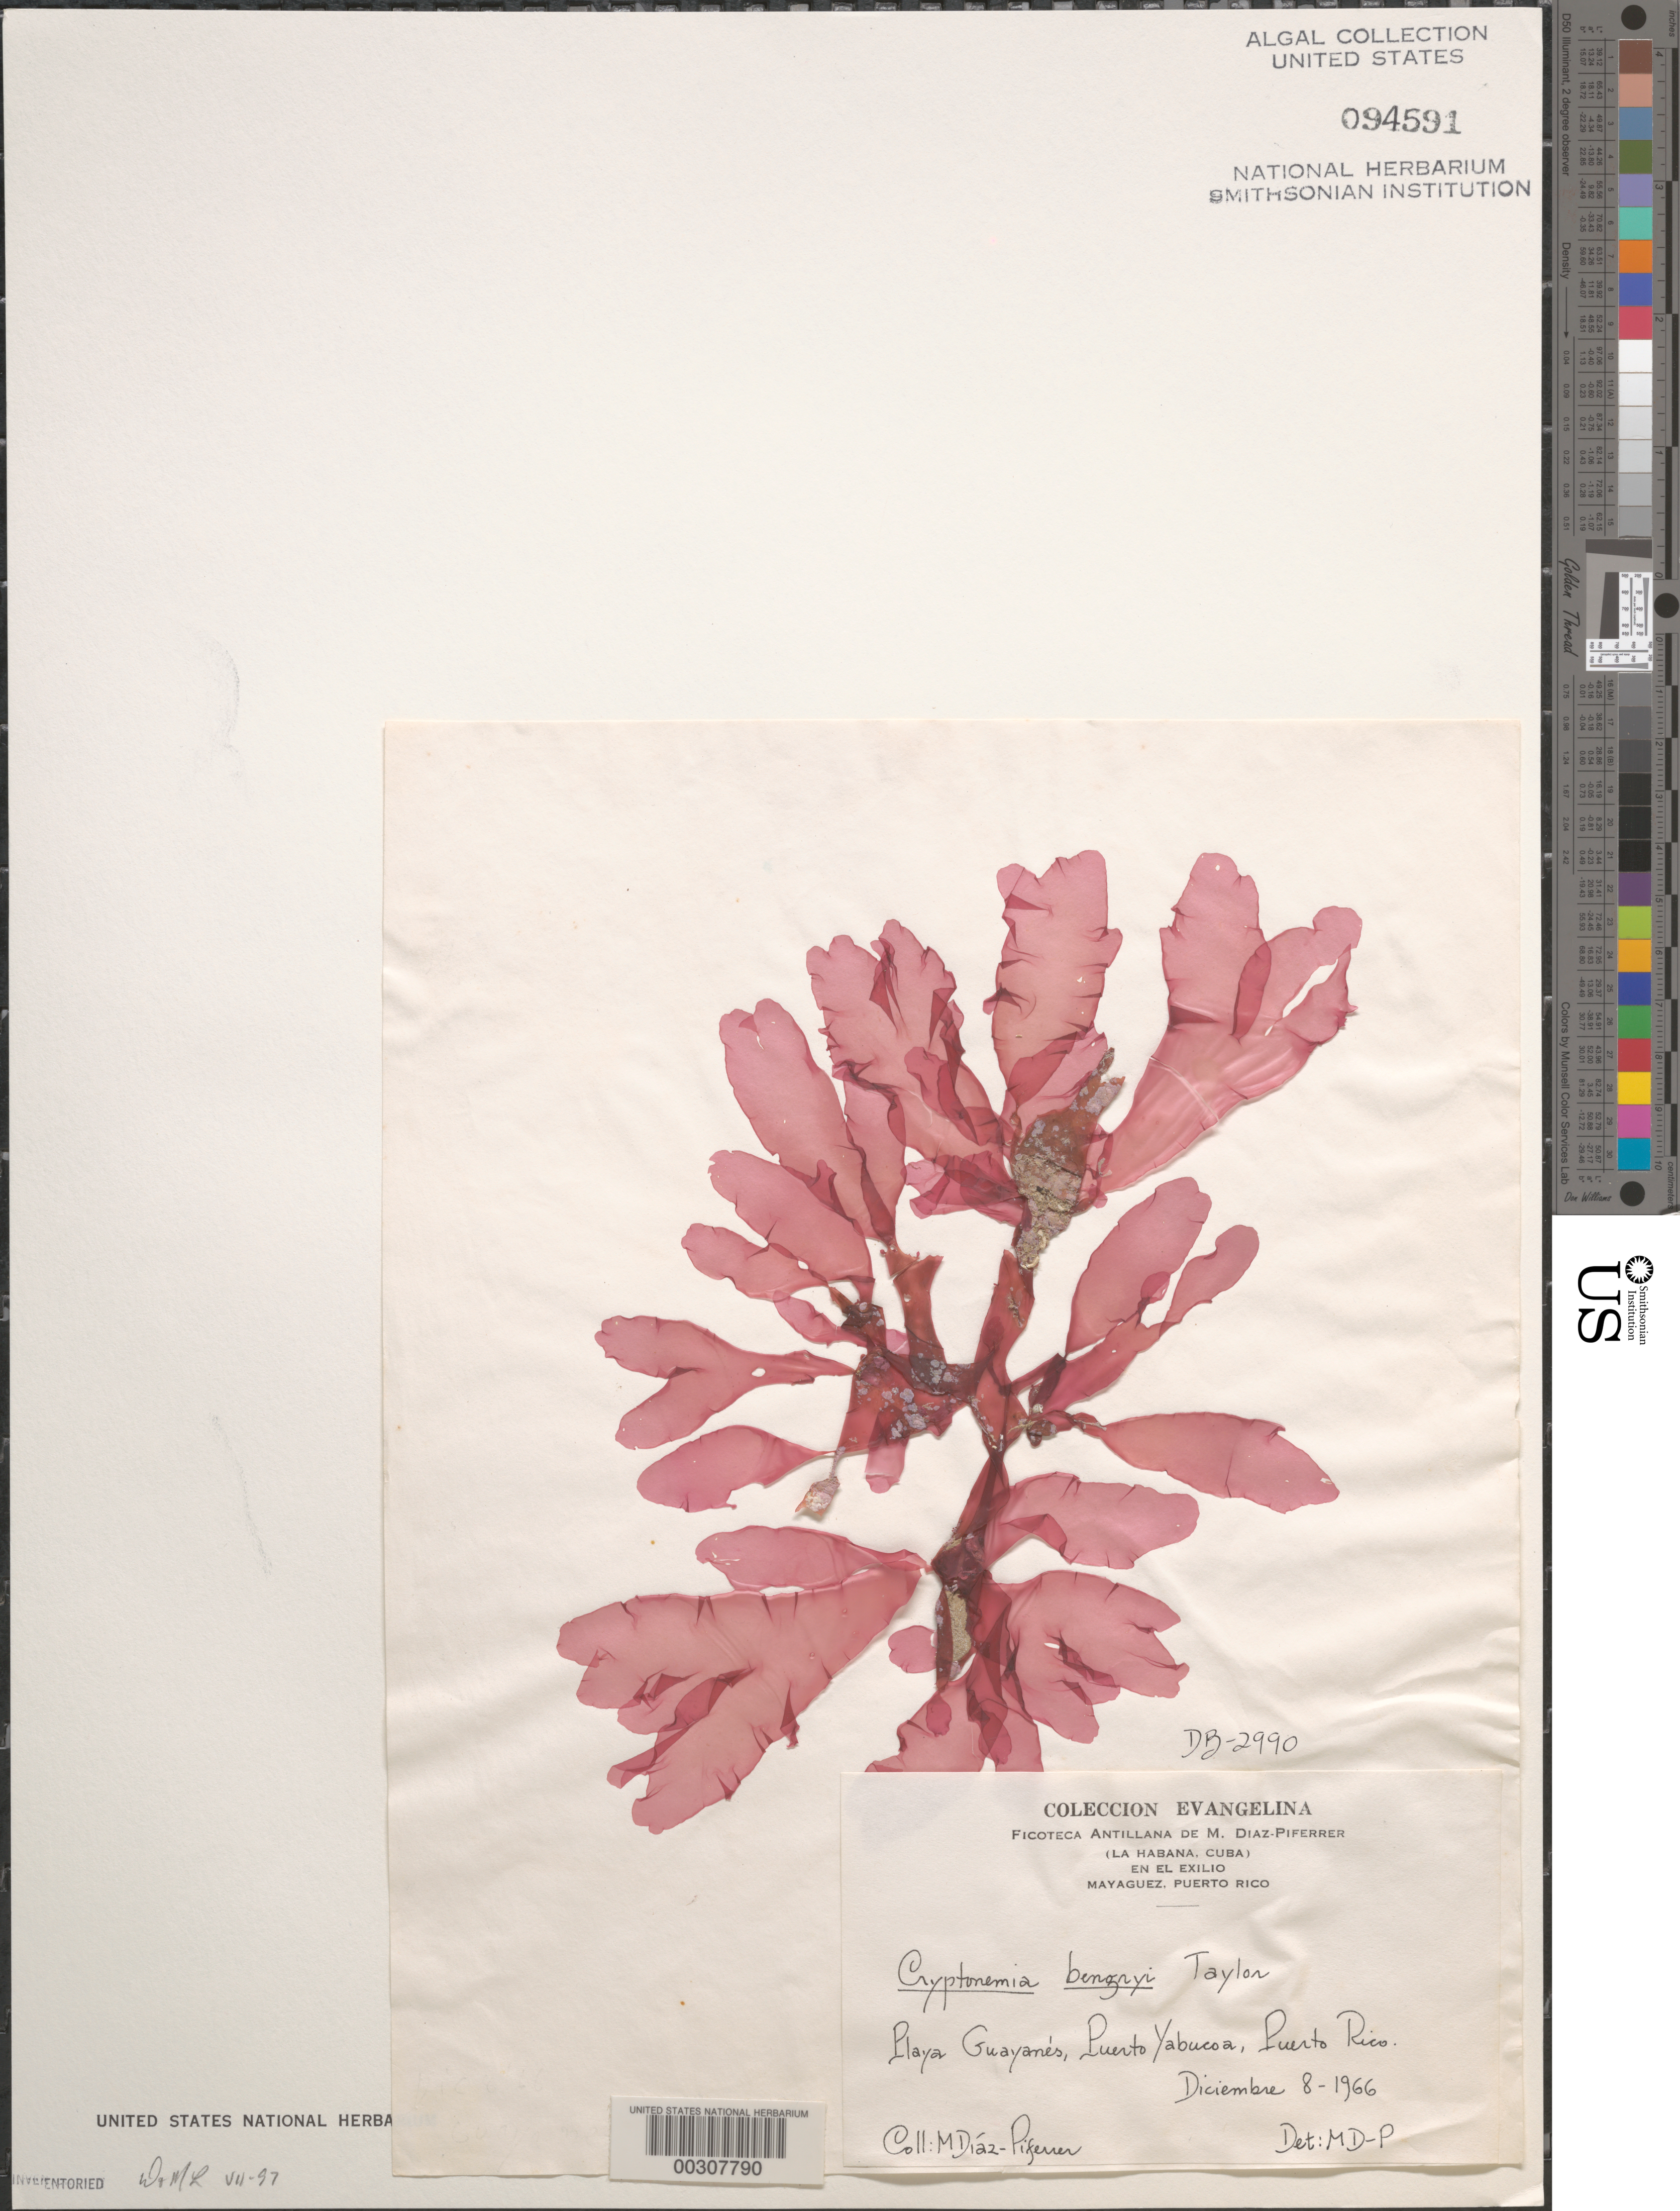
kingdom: Plantae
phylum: Rhodophyta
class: Florideophyceae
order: Halymeniales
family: Halymeniaceae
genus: Cryptonemia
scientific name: Cryptonemia bengryi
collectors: M. Diaz-Piferrer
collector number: DB-2990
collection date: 1966-12-08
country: Puerto Rico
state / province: Yabucoa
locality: Playa Guayanés, Puerto Yabucoa.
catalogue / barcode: US 94591